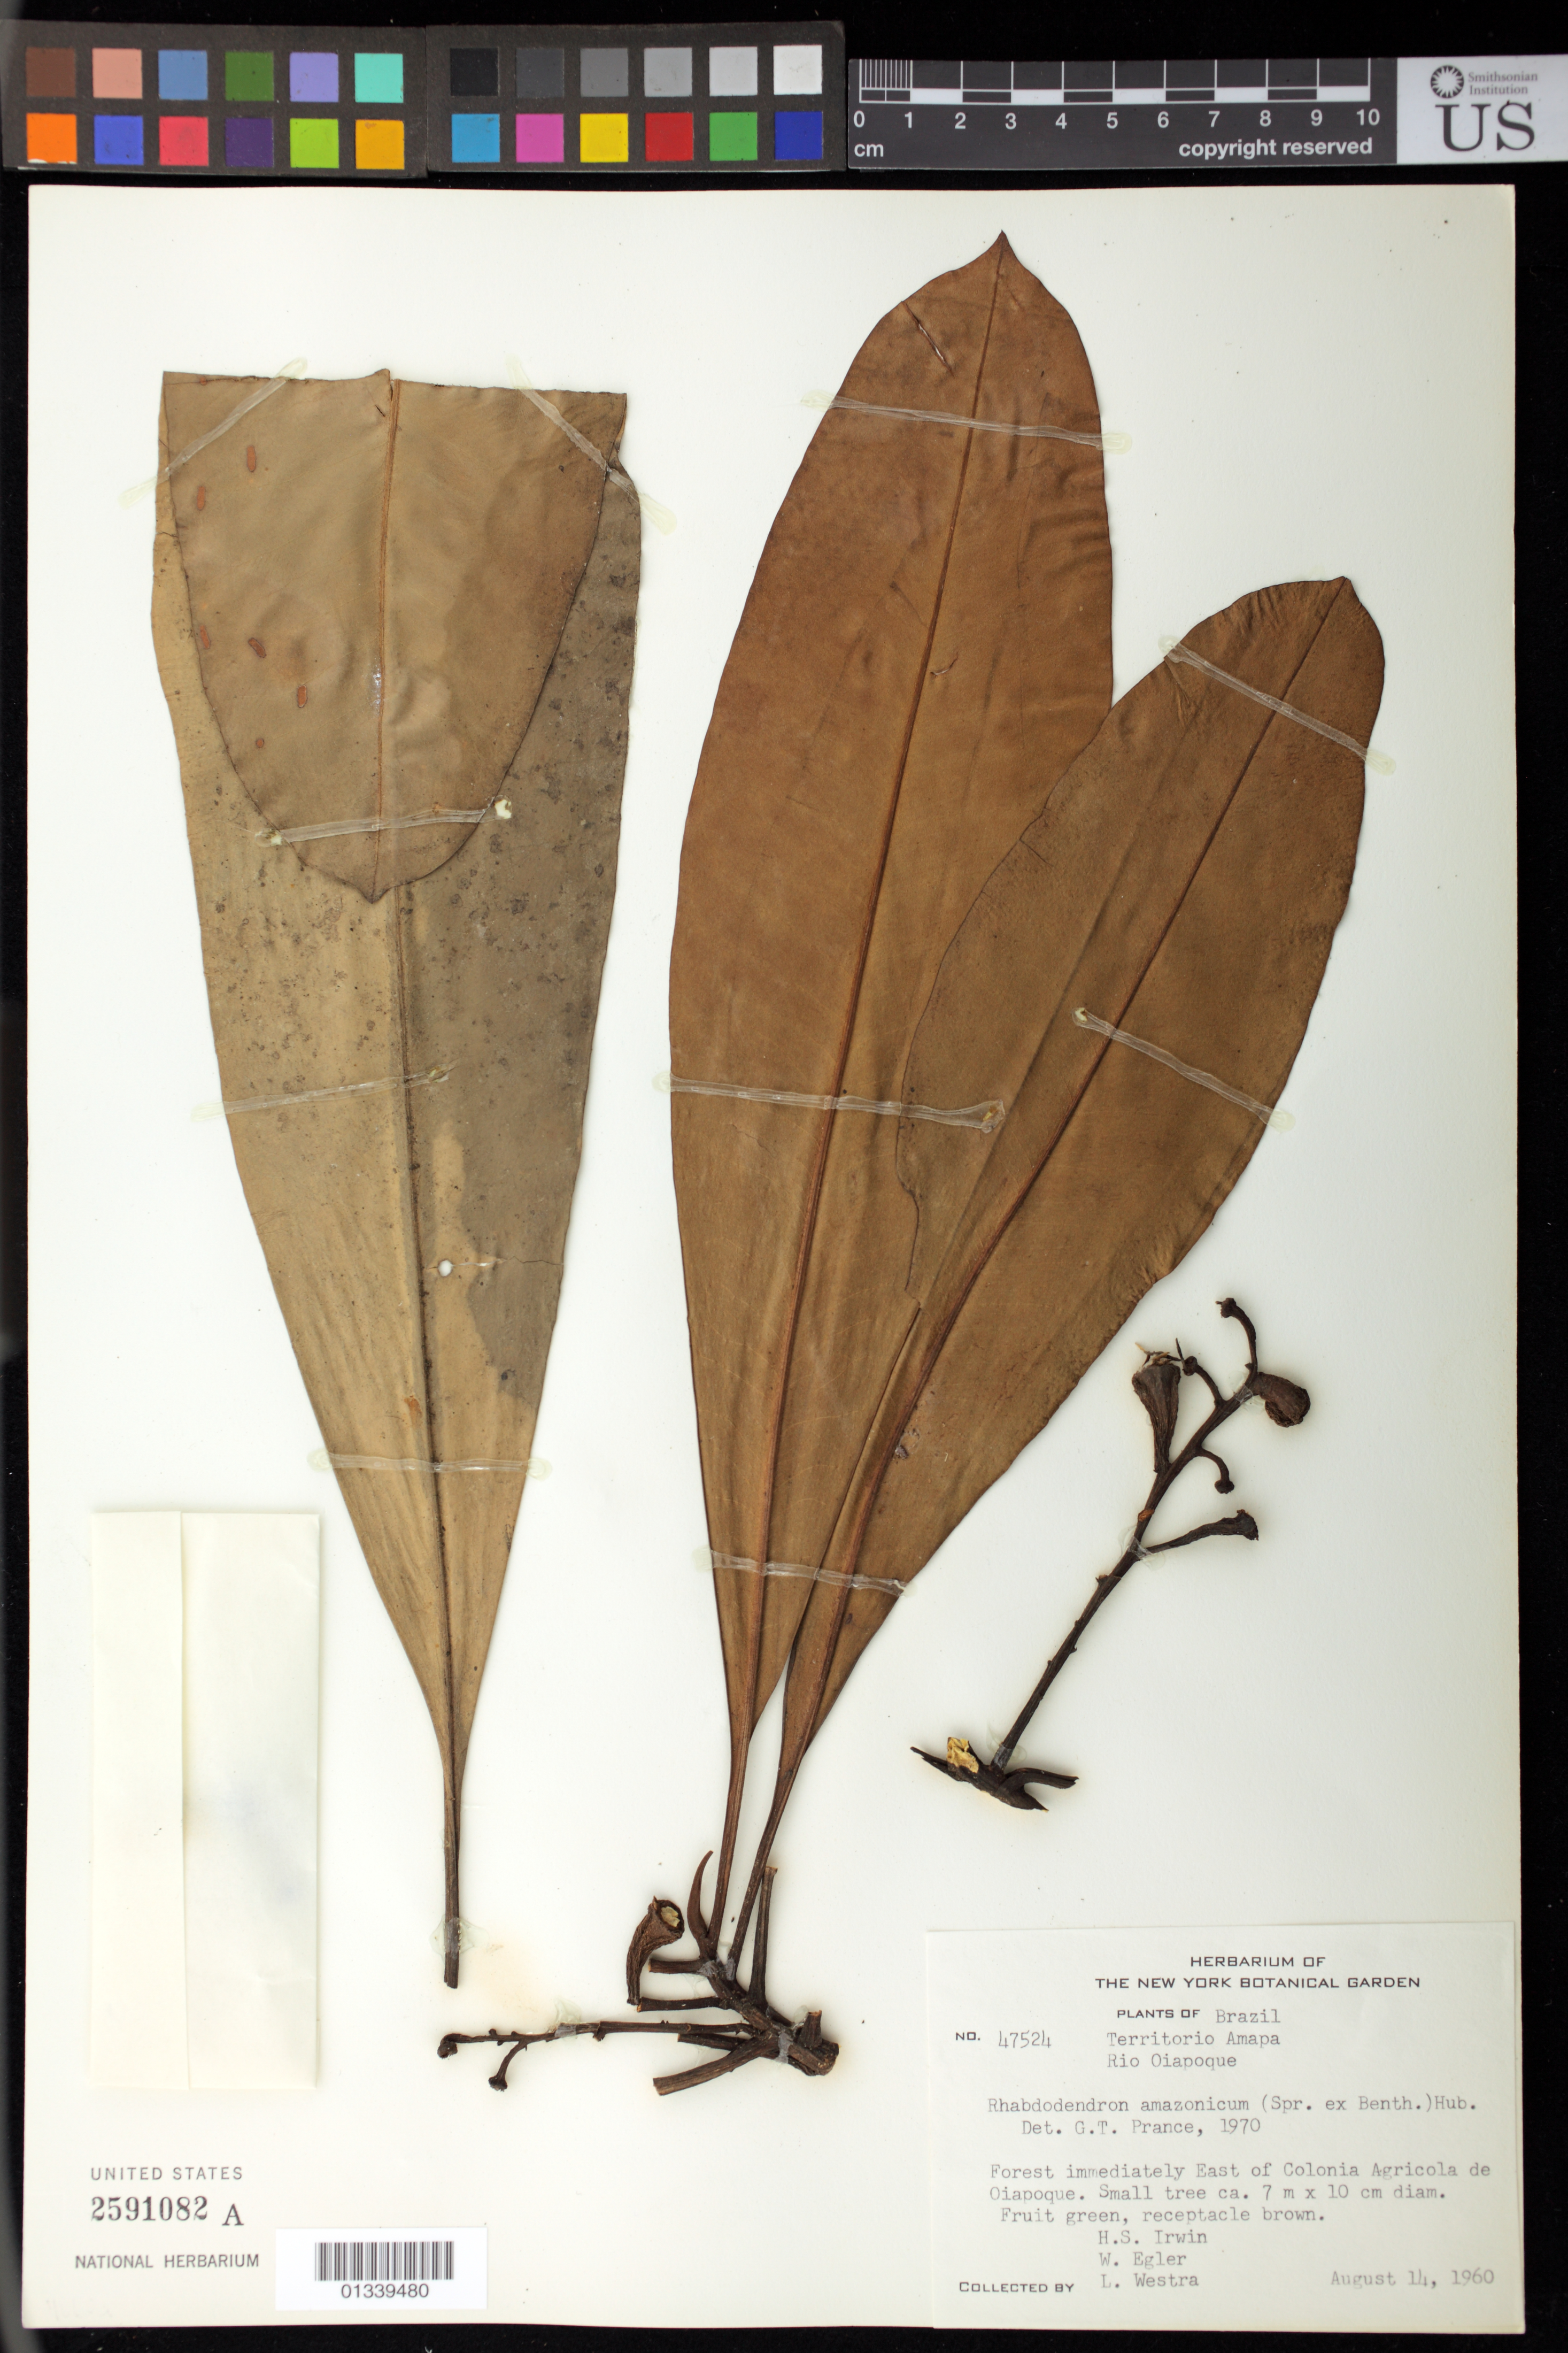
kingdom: Plantae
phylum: Tracheophyta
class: Magnoliopsida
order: Caryophyllales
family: Rhabdodendraceae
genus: Rhabdodendron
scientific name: Rhabdodendron amazonicum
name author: (Spruce ex Benth.) Huber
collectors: H. Irwin, W. A. Egler & L. Y. T. Westra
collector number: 47524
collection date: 1960-08-14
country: Brazil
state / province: Amapá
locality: East of Colonia Agricola de Oiapoque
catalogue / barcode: US 2591082A